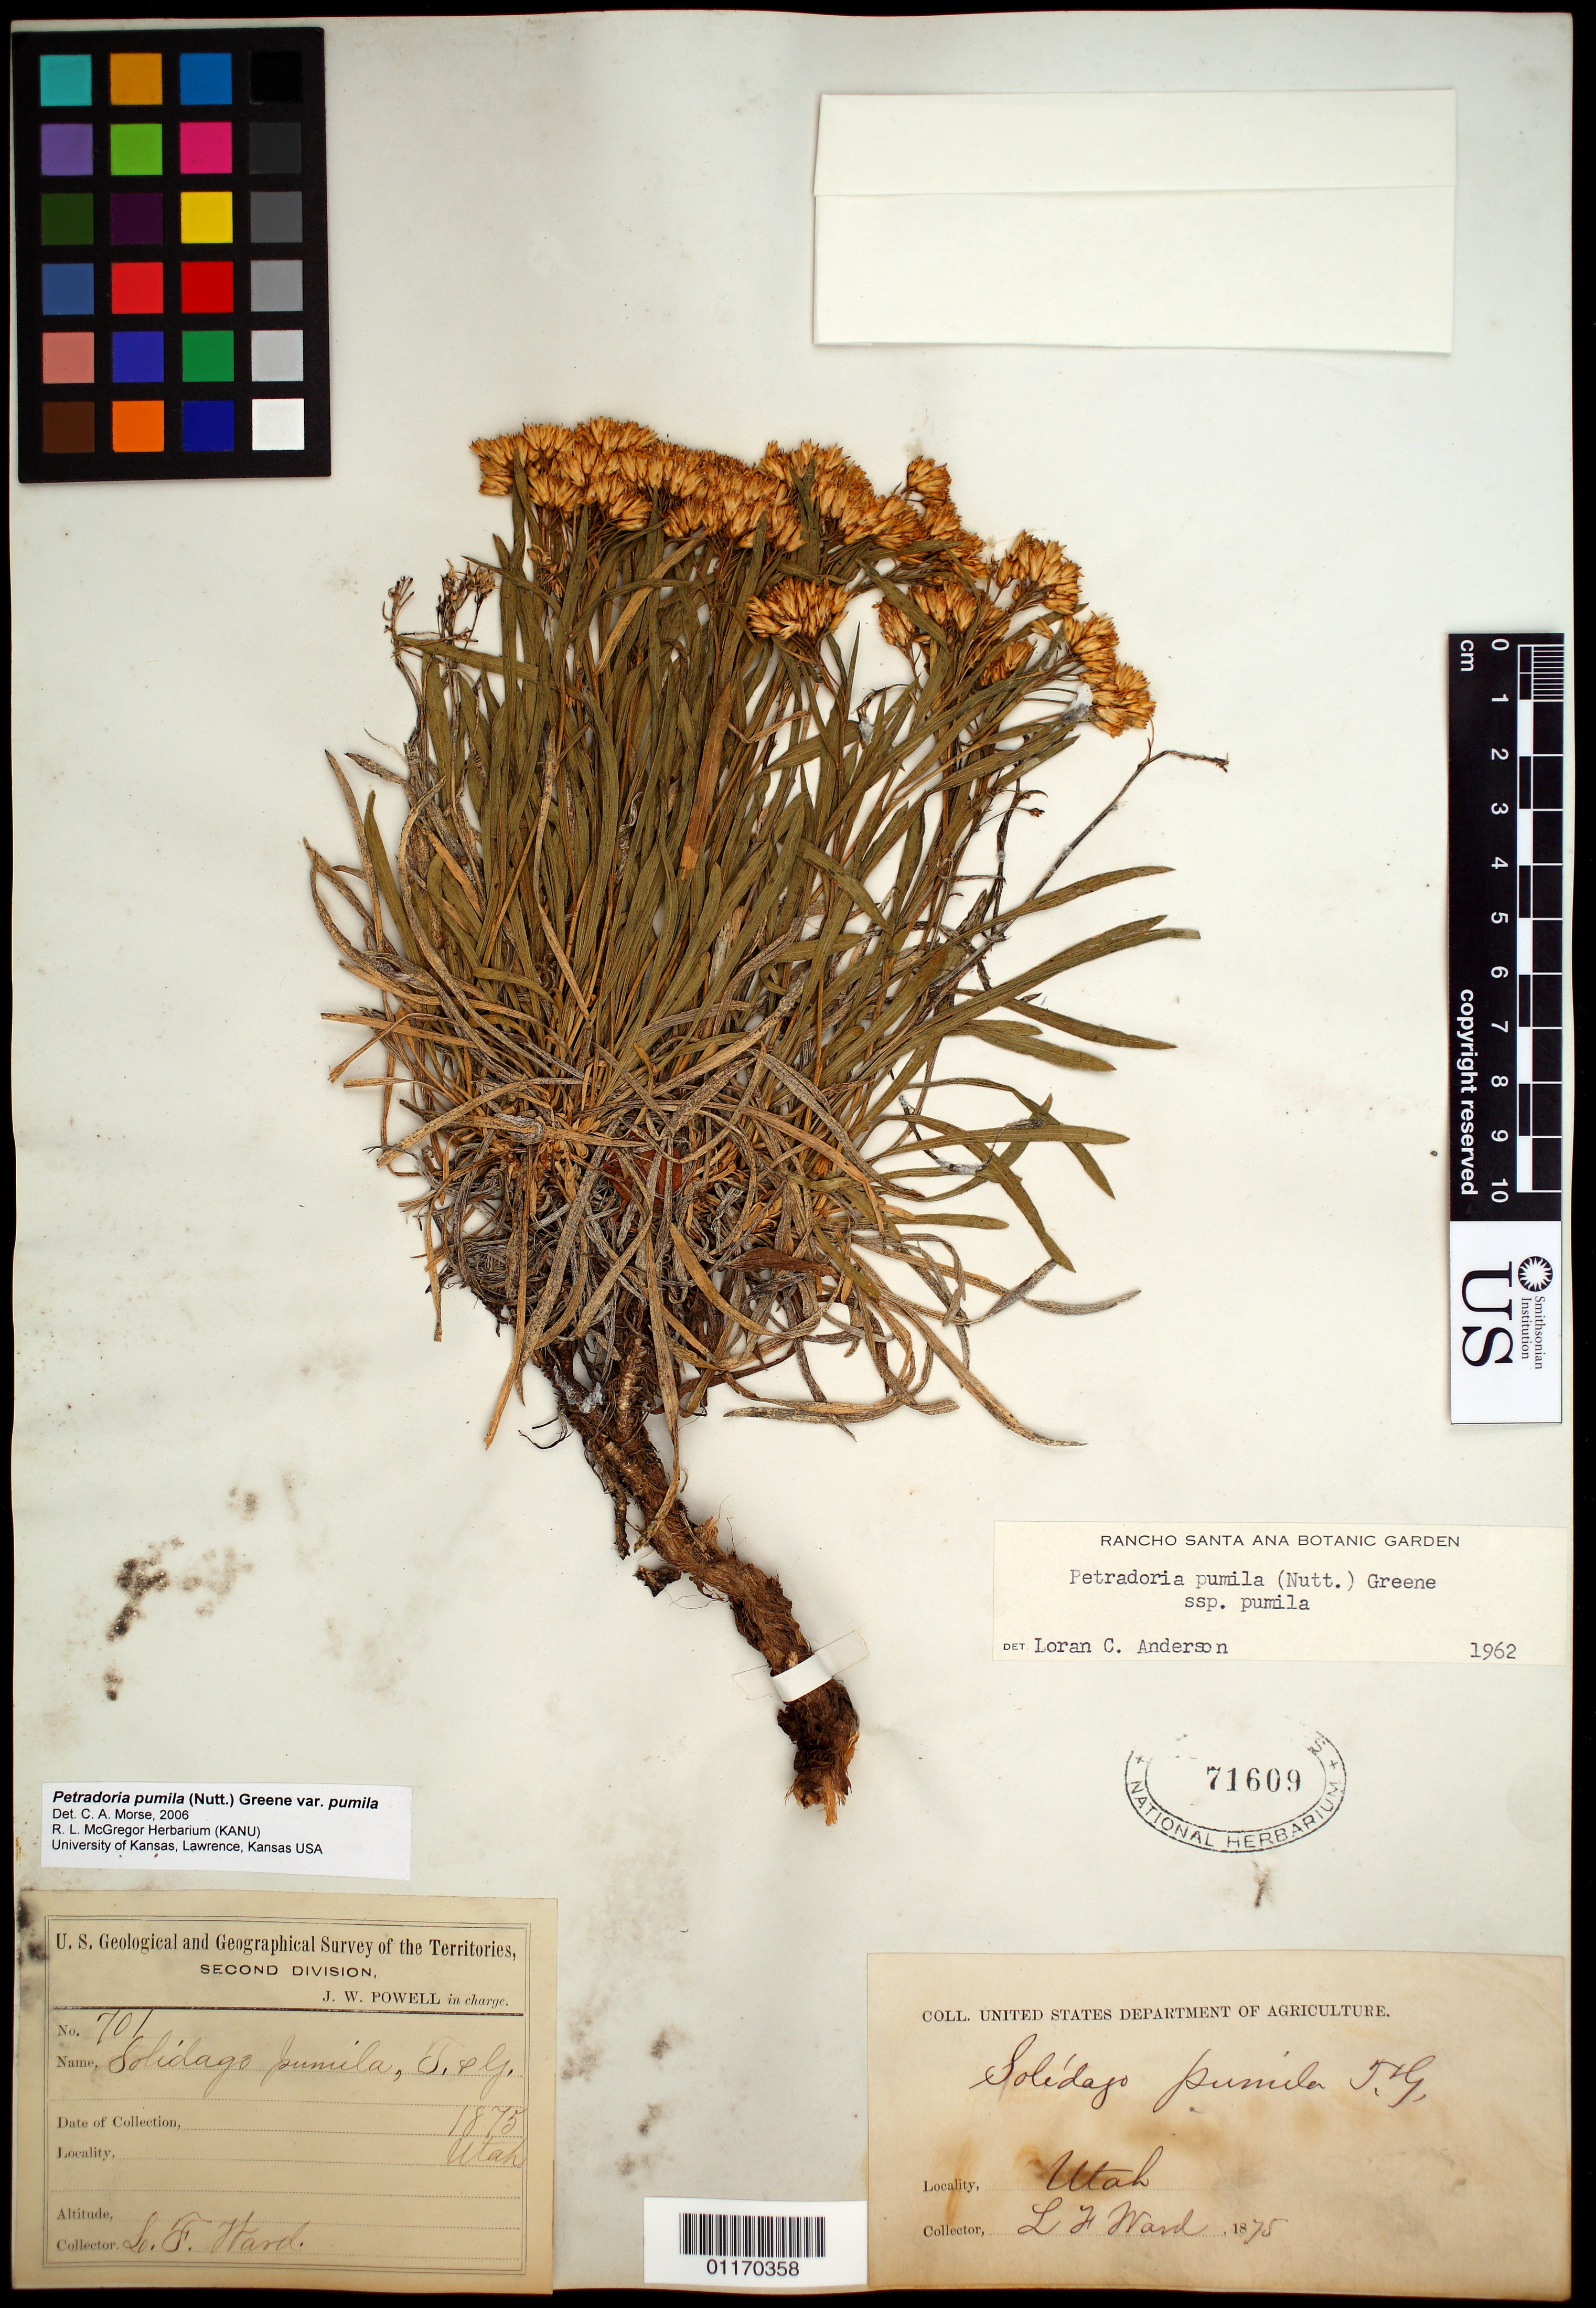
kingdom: Plantae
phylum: Tracheophyta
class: Magnoliopsida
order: Asterales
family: Asteraceae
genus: Petradoria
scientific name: Petradoria pumila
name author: (Nutt.) Greene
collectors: L. F. Ward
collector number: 701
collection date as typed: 1875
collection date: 1875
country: United States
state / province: Utah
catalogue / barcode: US 71609